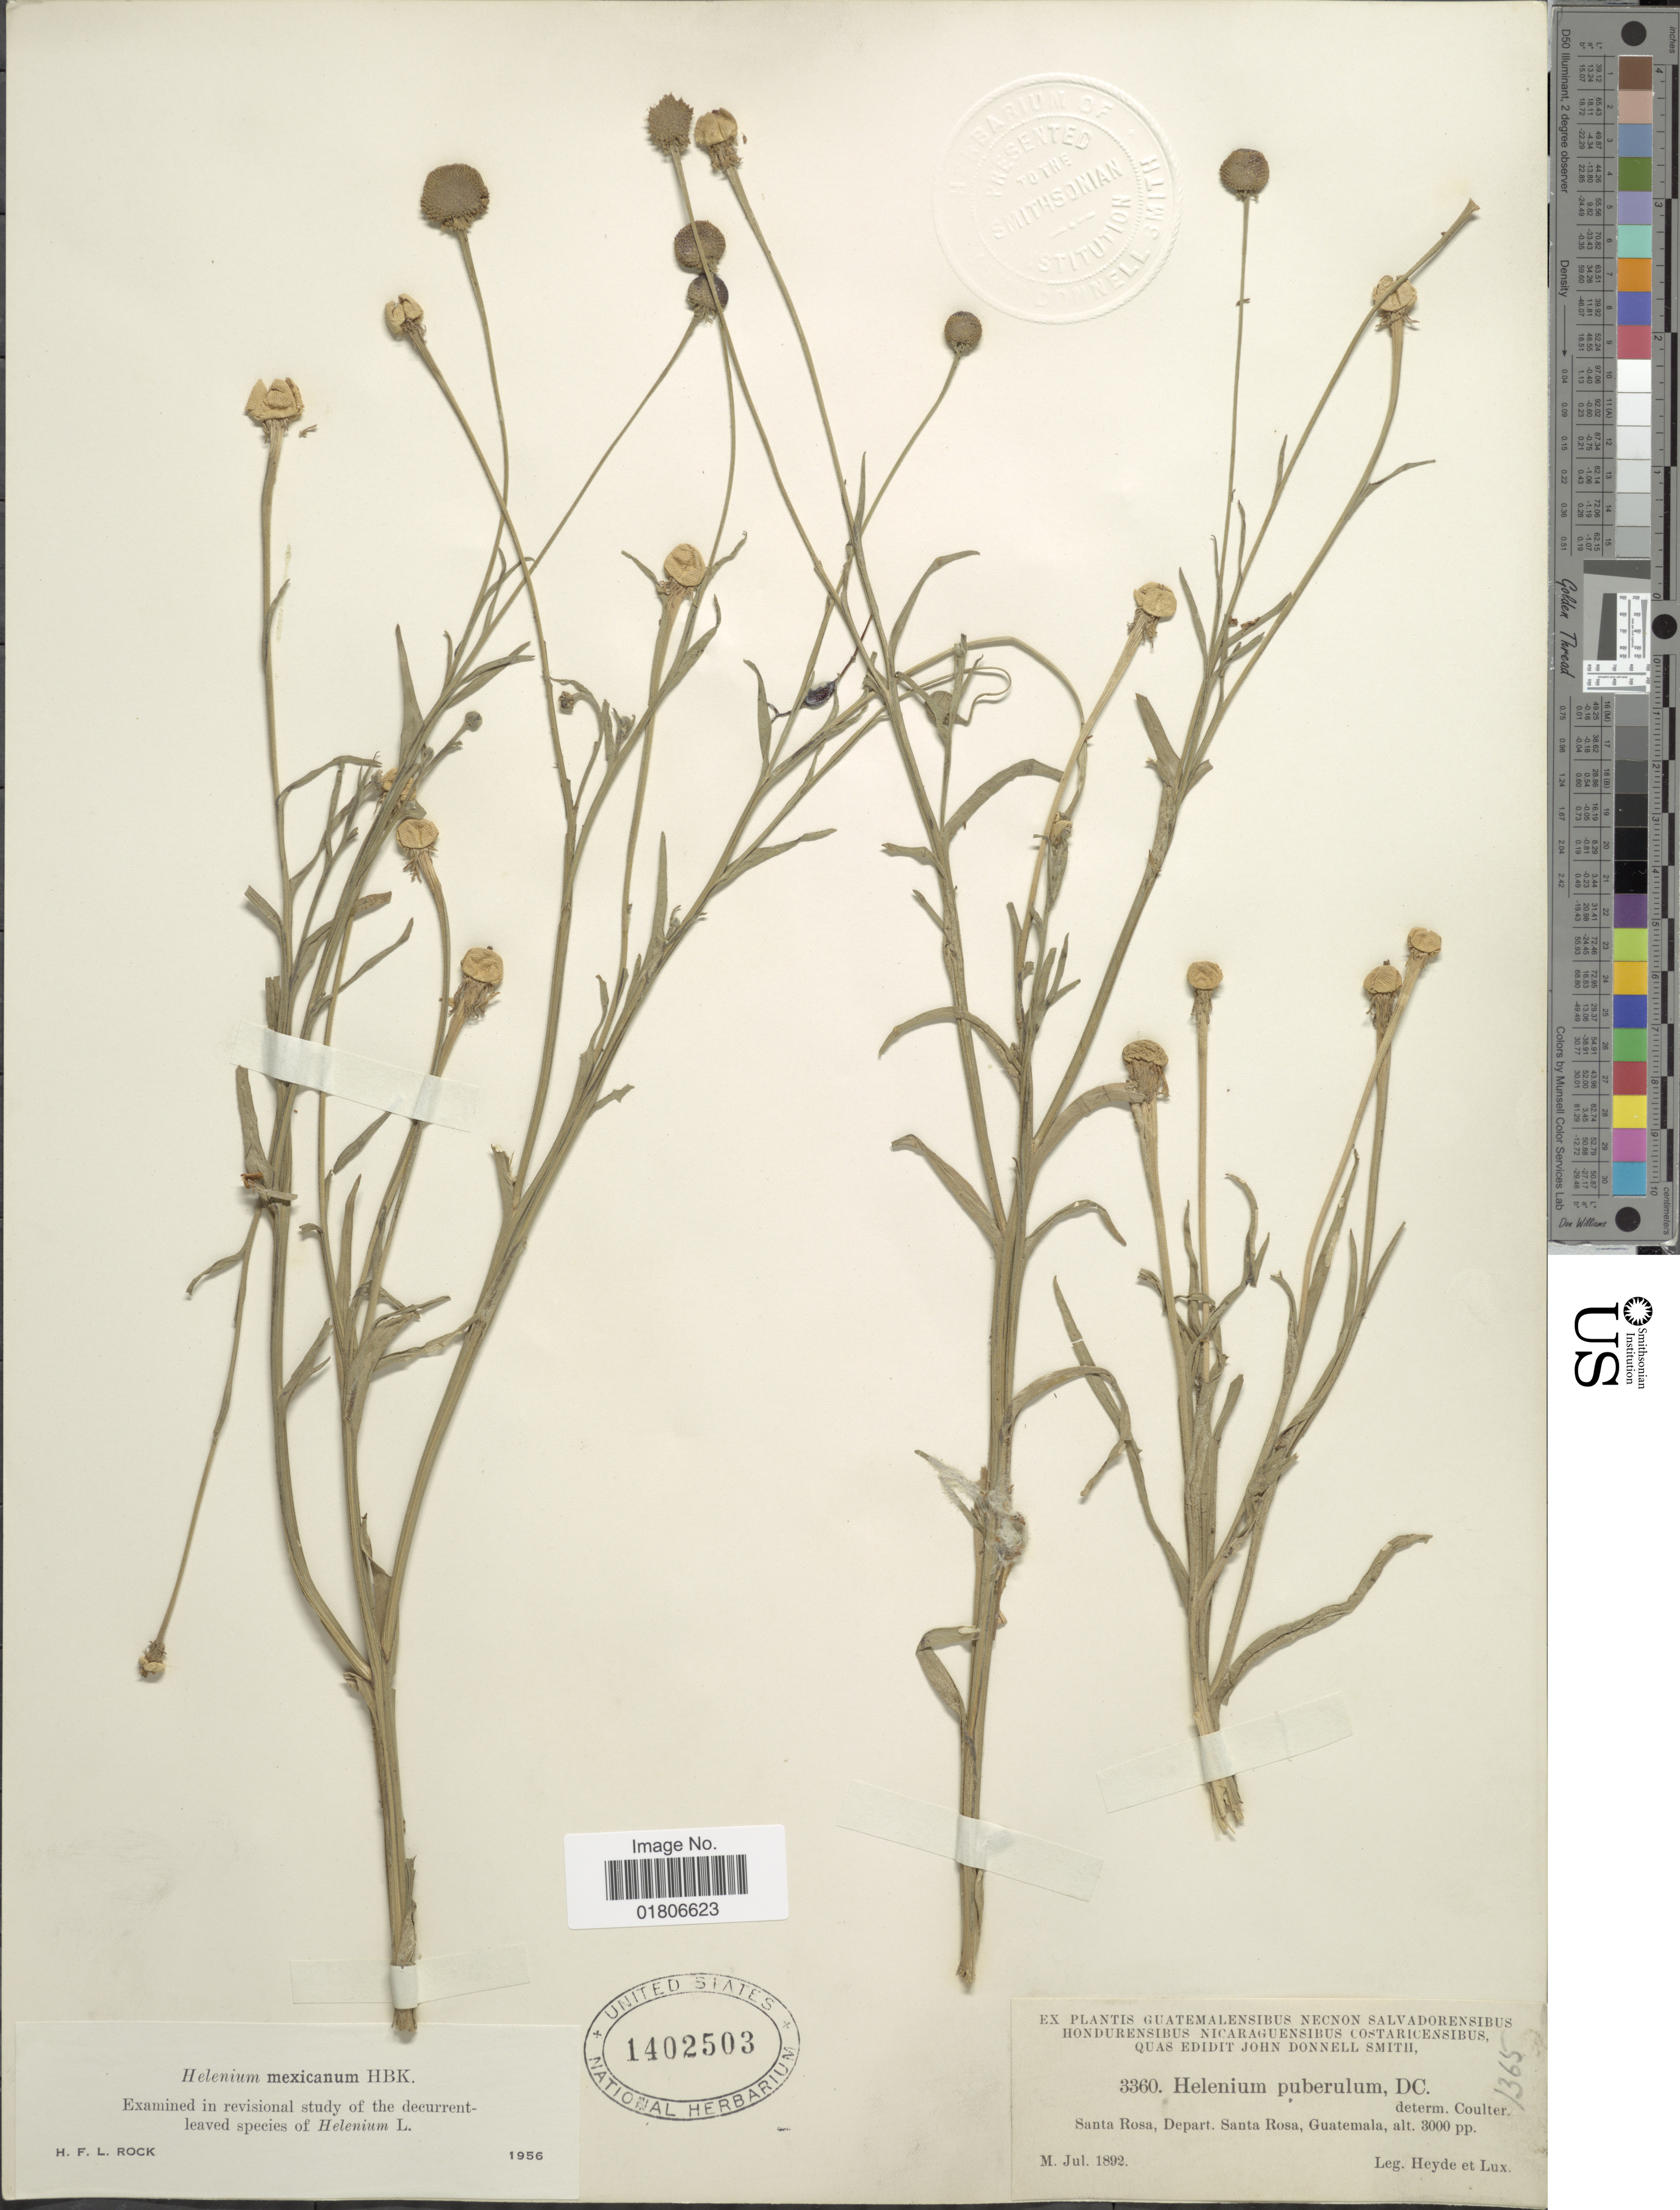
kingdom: Plantae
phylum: Tracheophyta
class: Magnoliopsida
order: Asterales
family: Asteraceae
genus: Helenium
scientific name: Helenium mexicanum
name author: Kunth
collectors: Heyde & Lux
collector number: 3360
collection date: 1892-07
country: Guatemala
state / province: Santa Rosa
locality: Santa Rosa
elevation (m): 914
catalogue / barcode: US 1402503